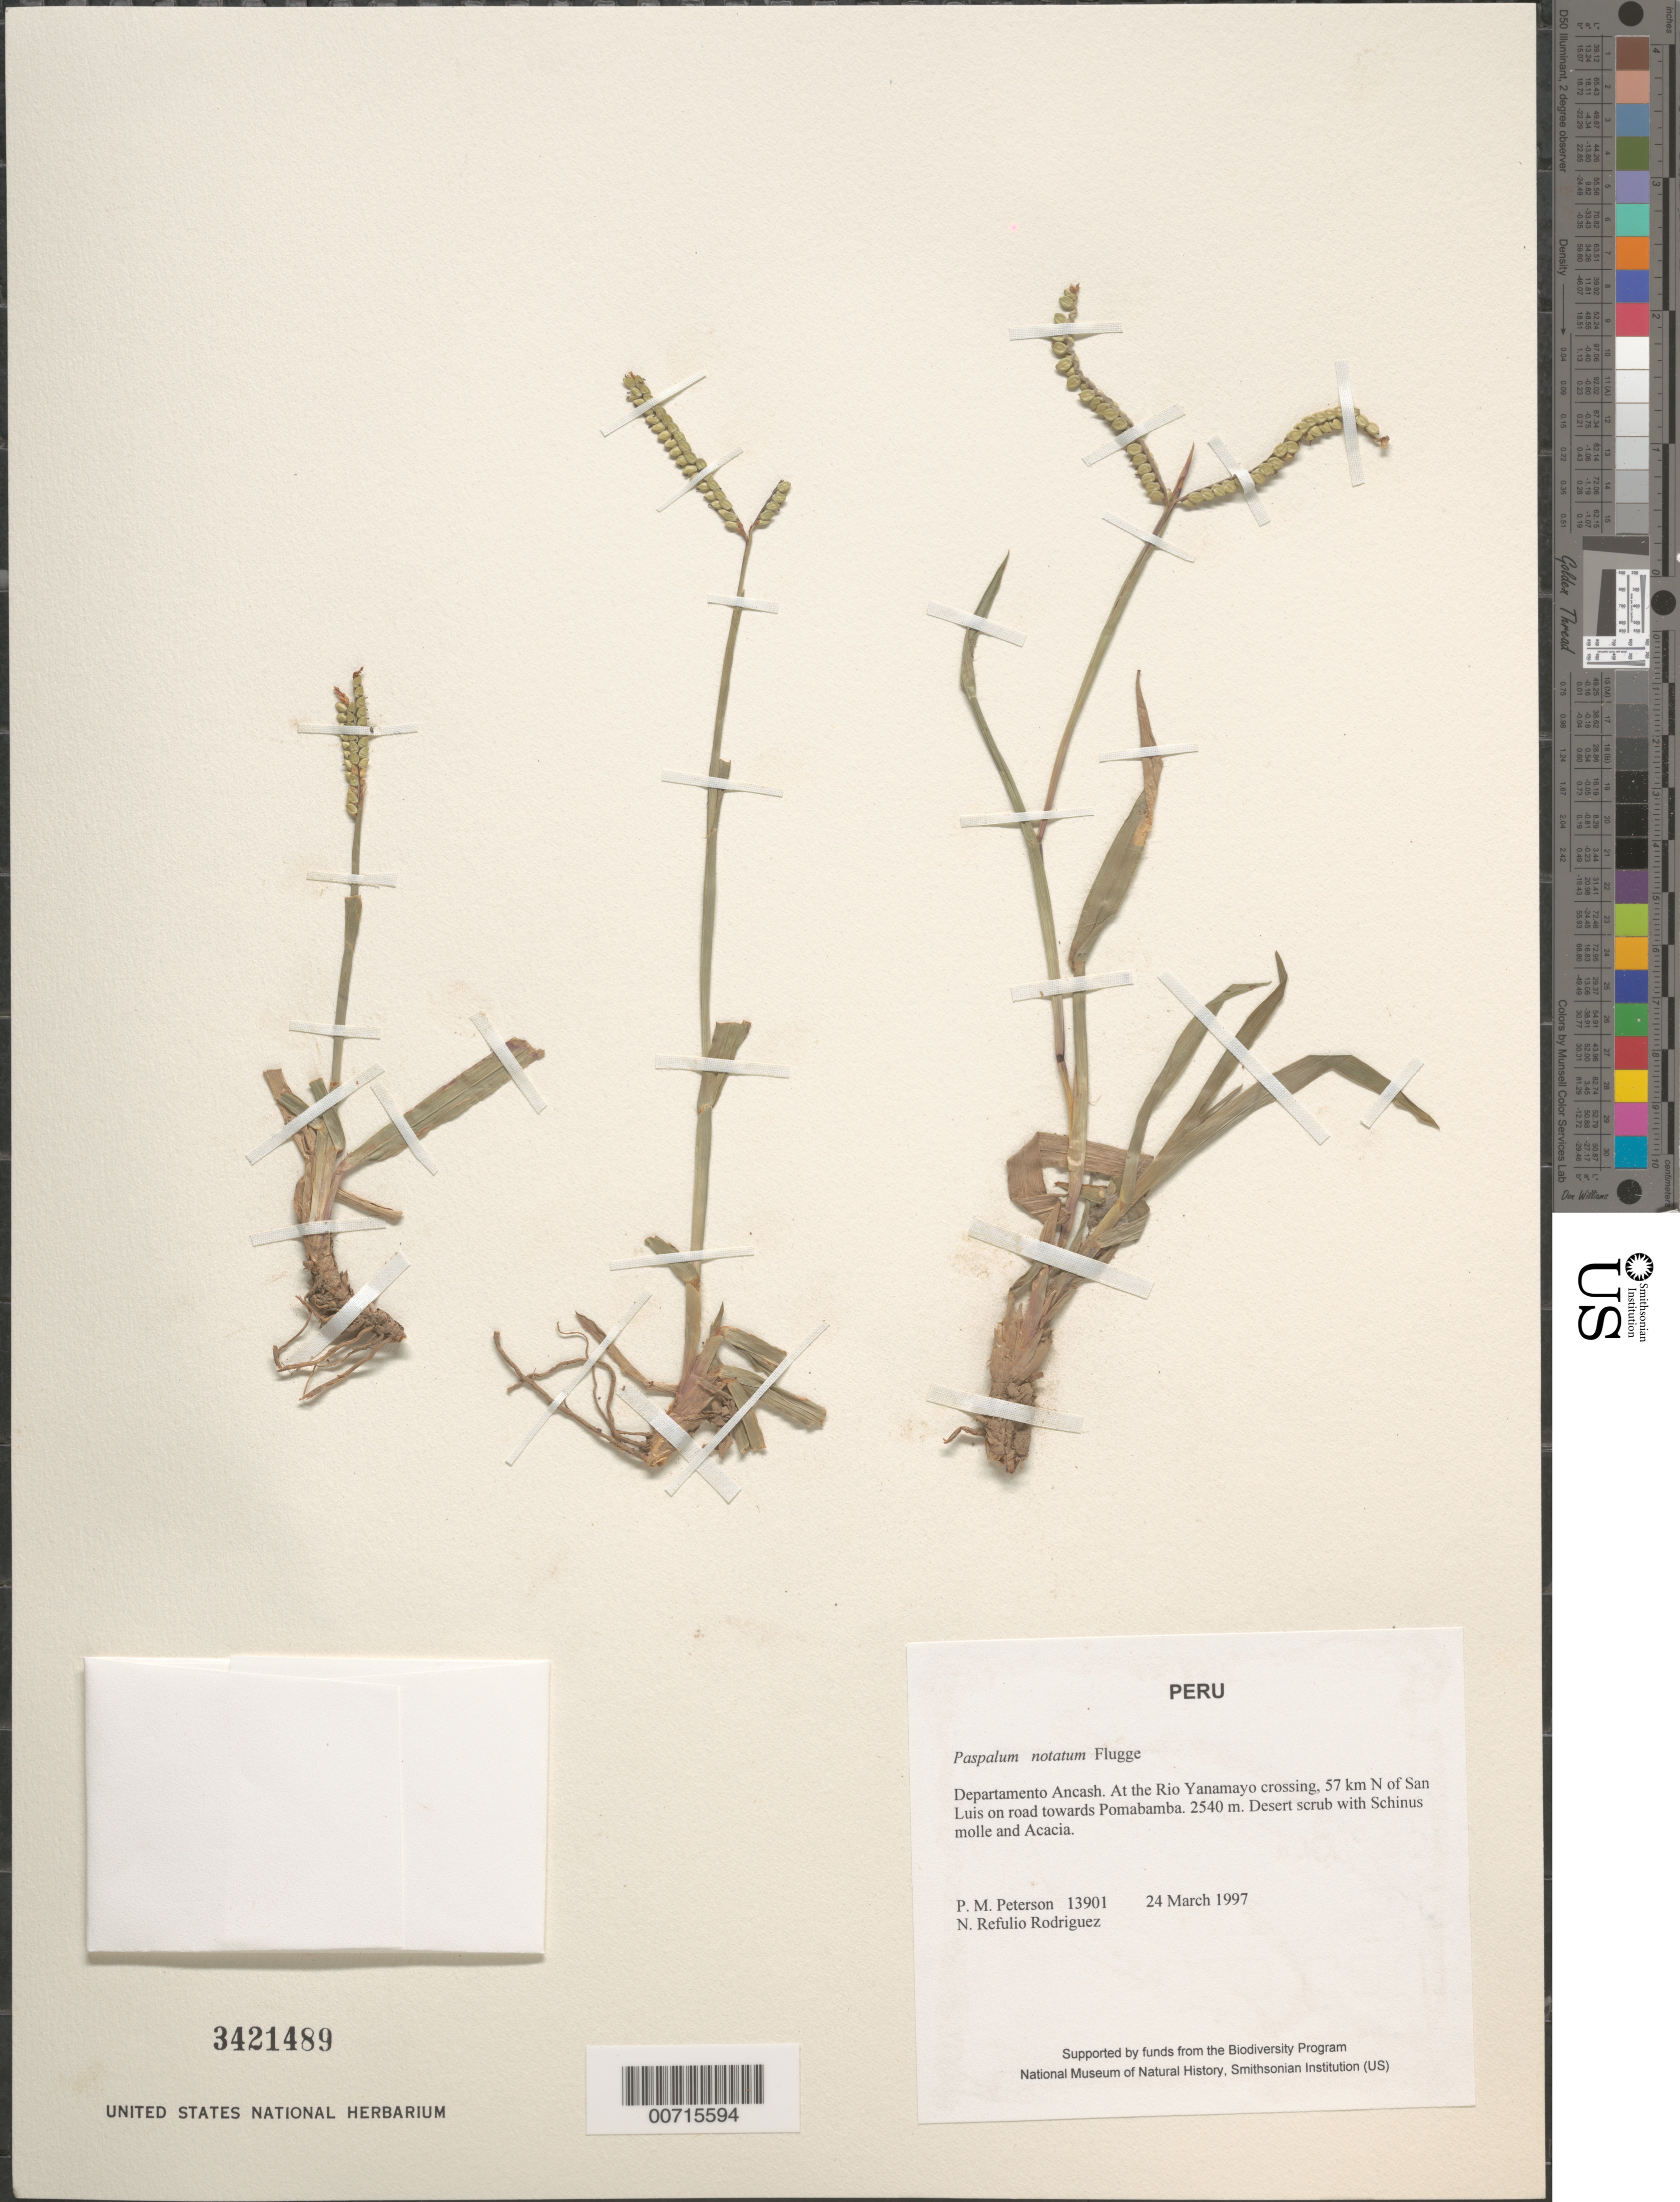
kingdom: Plantae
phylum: Tracheophyta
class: Liliopsida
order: Poales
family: Poaceae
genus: Paspalum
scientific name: Paspalum notatum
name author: Flüggé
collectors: P. M. Peterson & N. Refulio-Rodríguez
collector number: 13901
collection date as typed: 24 Mar 1997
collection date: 1997-03-24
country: Peru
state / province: Ancash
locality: At the Rio Yanamayo crossing, 57 km N of San Luis on road towards Pomabamba.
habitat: Desert scrub with Schinus molle and Acacia.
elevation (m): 2540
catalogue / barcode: US 3421489